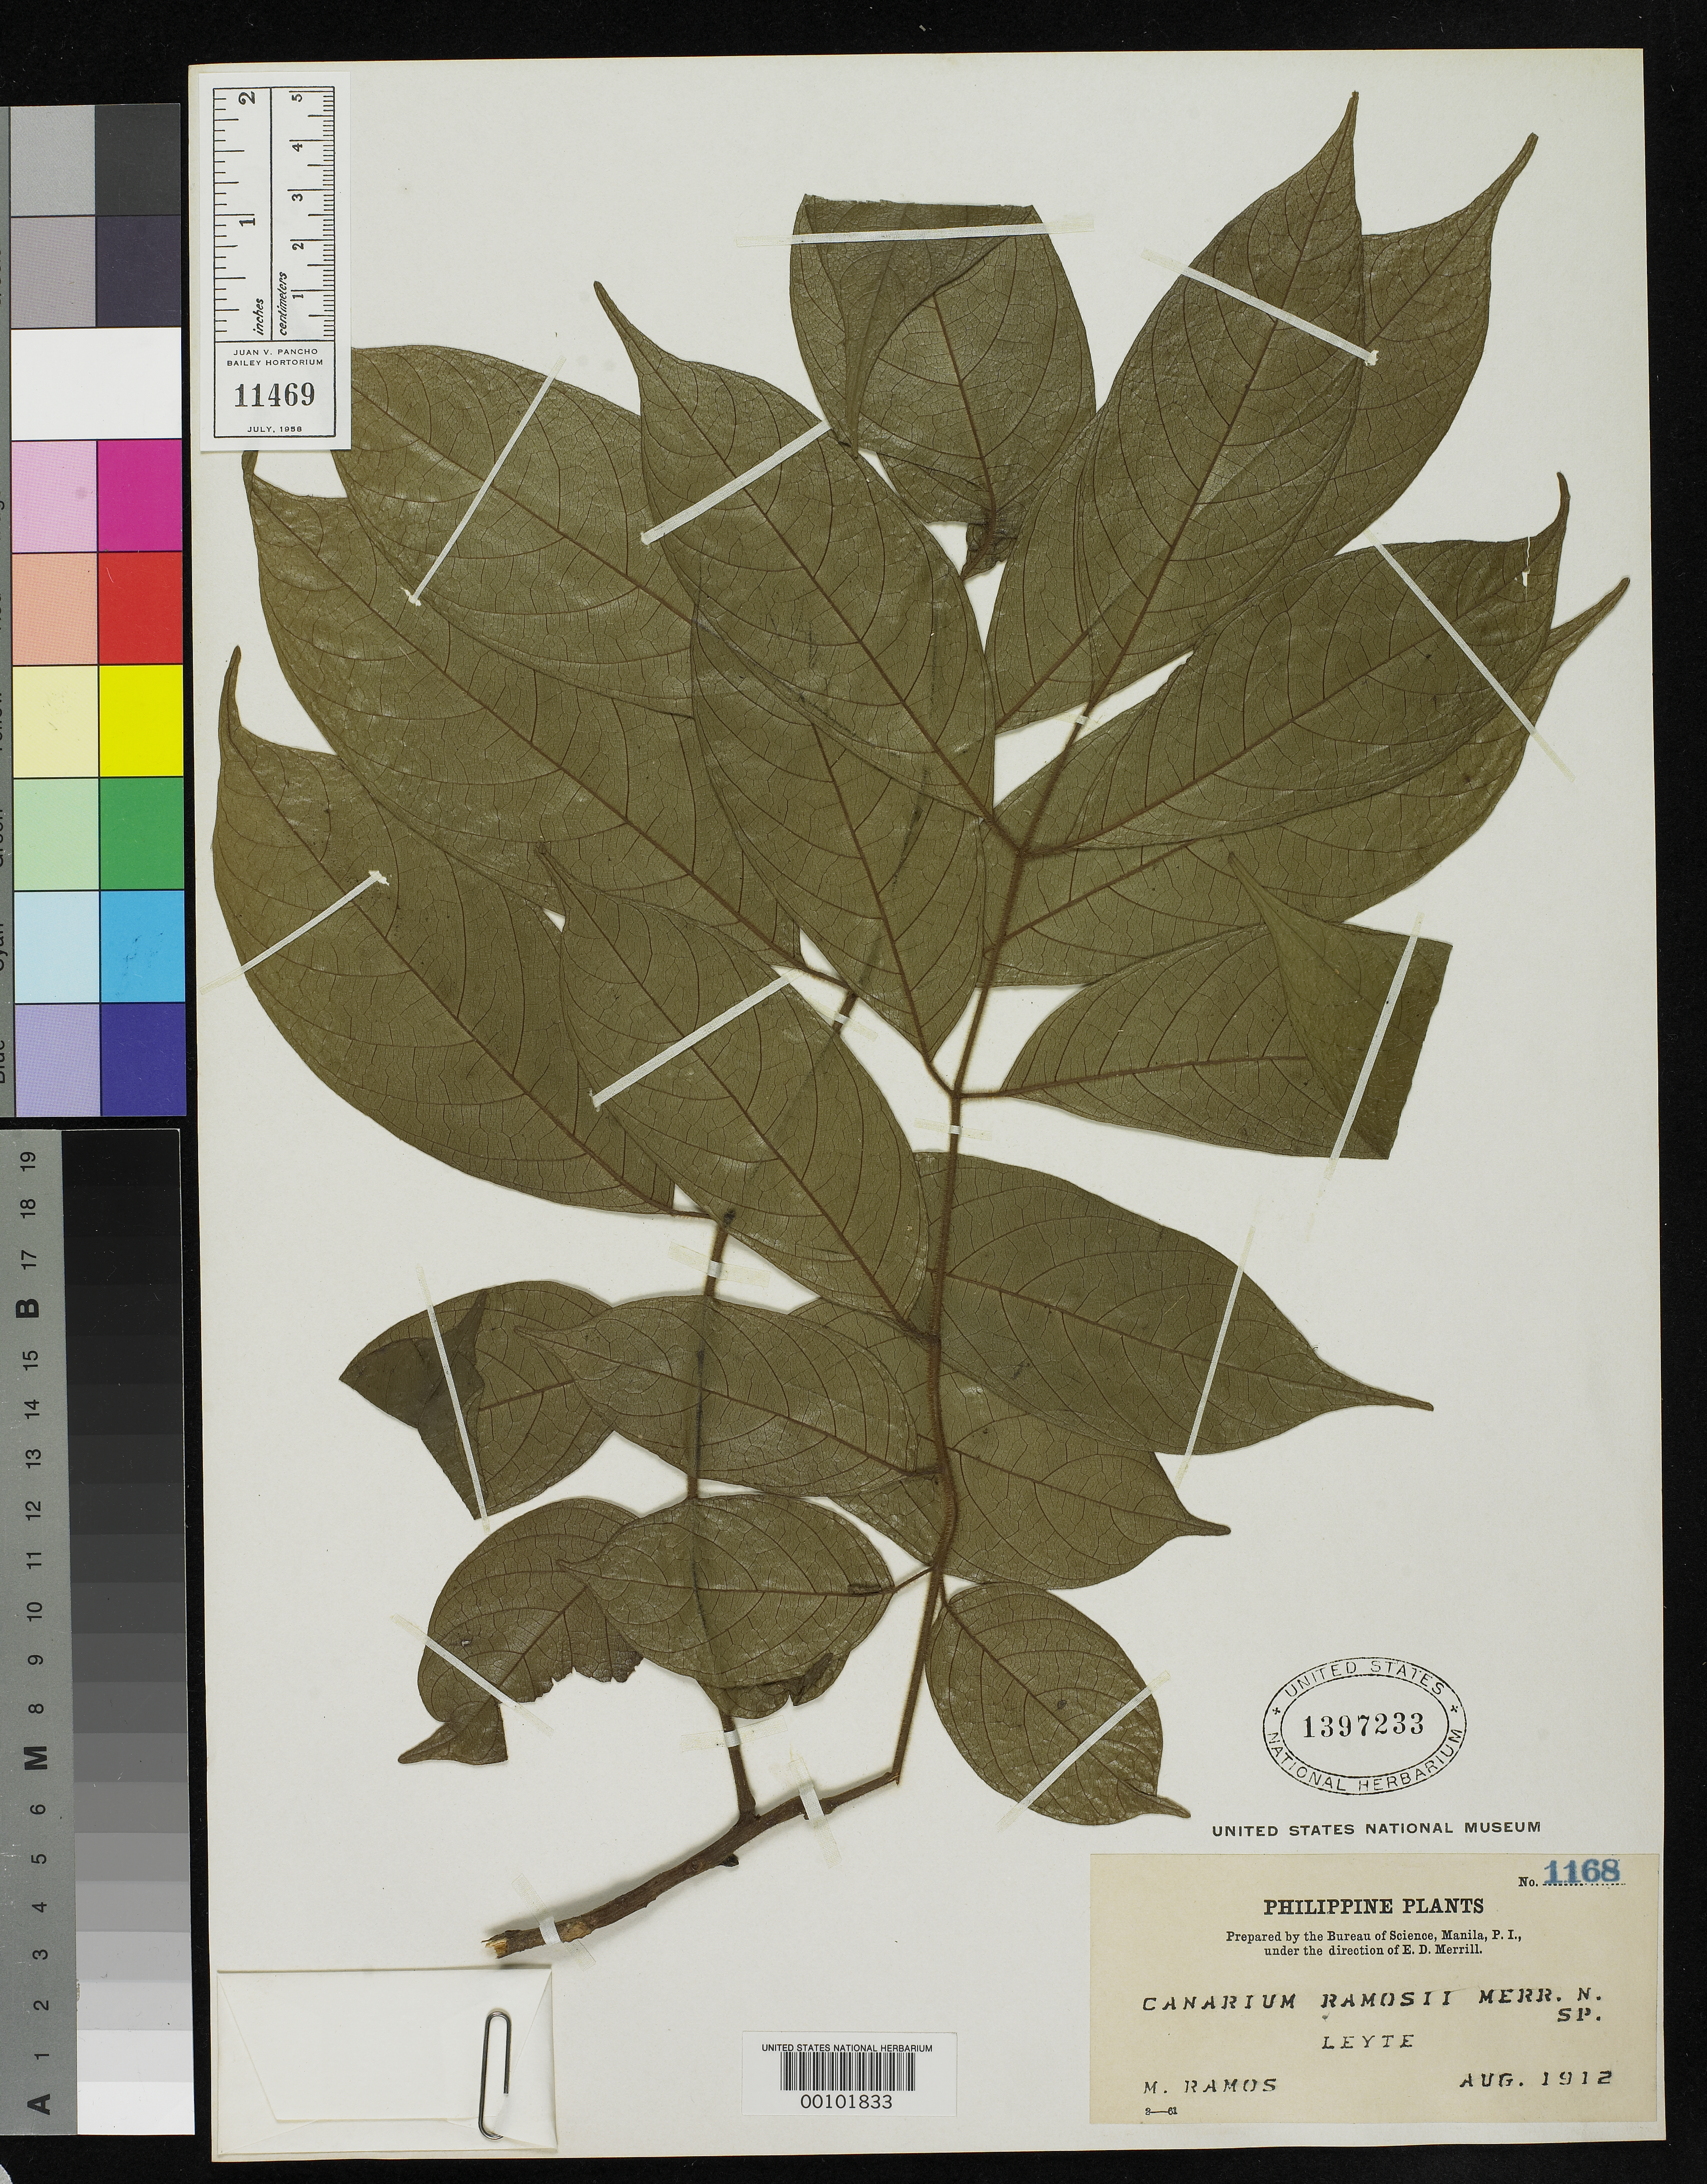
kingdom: Plantae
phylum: Tracheophyta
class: Magnoliopsida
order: Sapindales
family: Burseraceae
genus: Canarium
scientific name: Canarium ramosii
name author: Merr.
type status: Isotype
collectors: M. Ramos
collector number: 1168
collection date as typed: Aug 1912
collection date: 1912-08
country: Philippines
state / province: Eastern Visayas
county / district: Leyte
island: Leyte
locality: Dagami.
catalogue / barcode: US 1397233